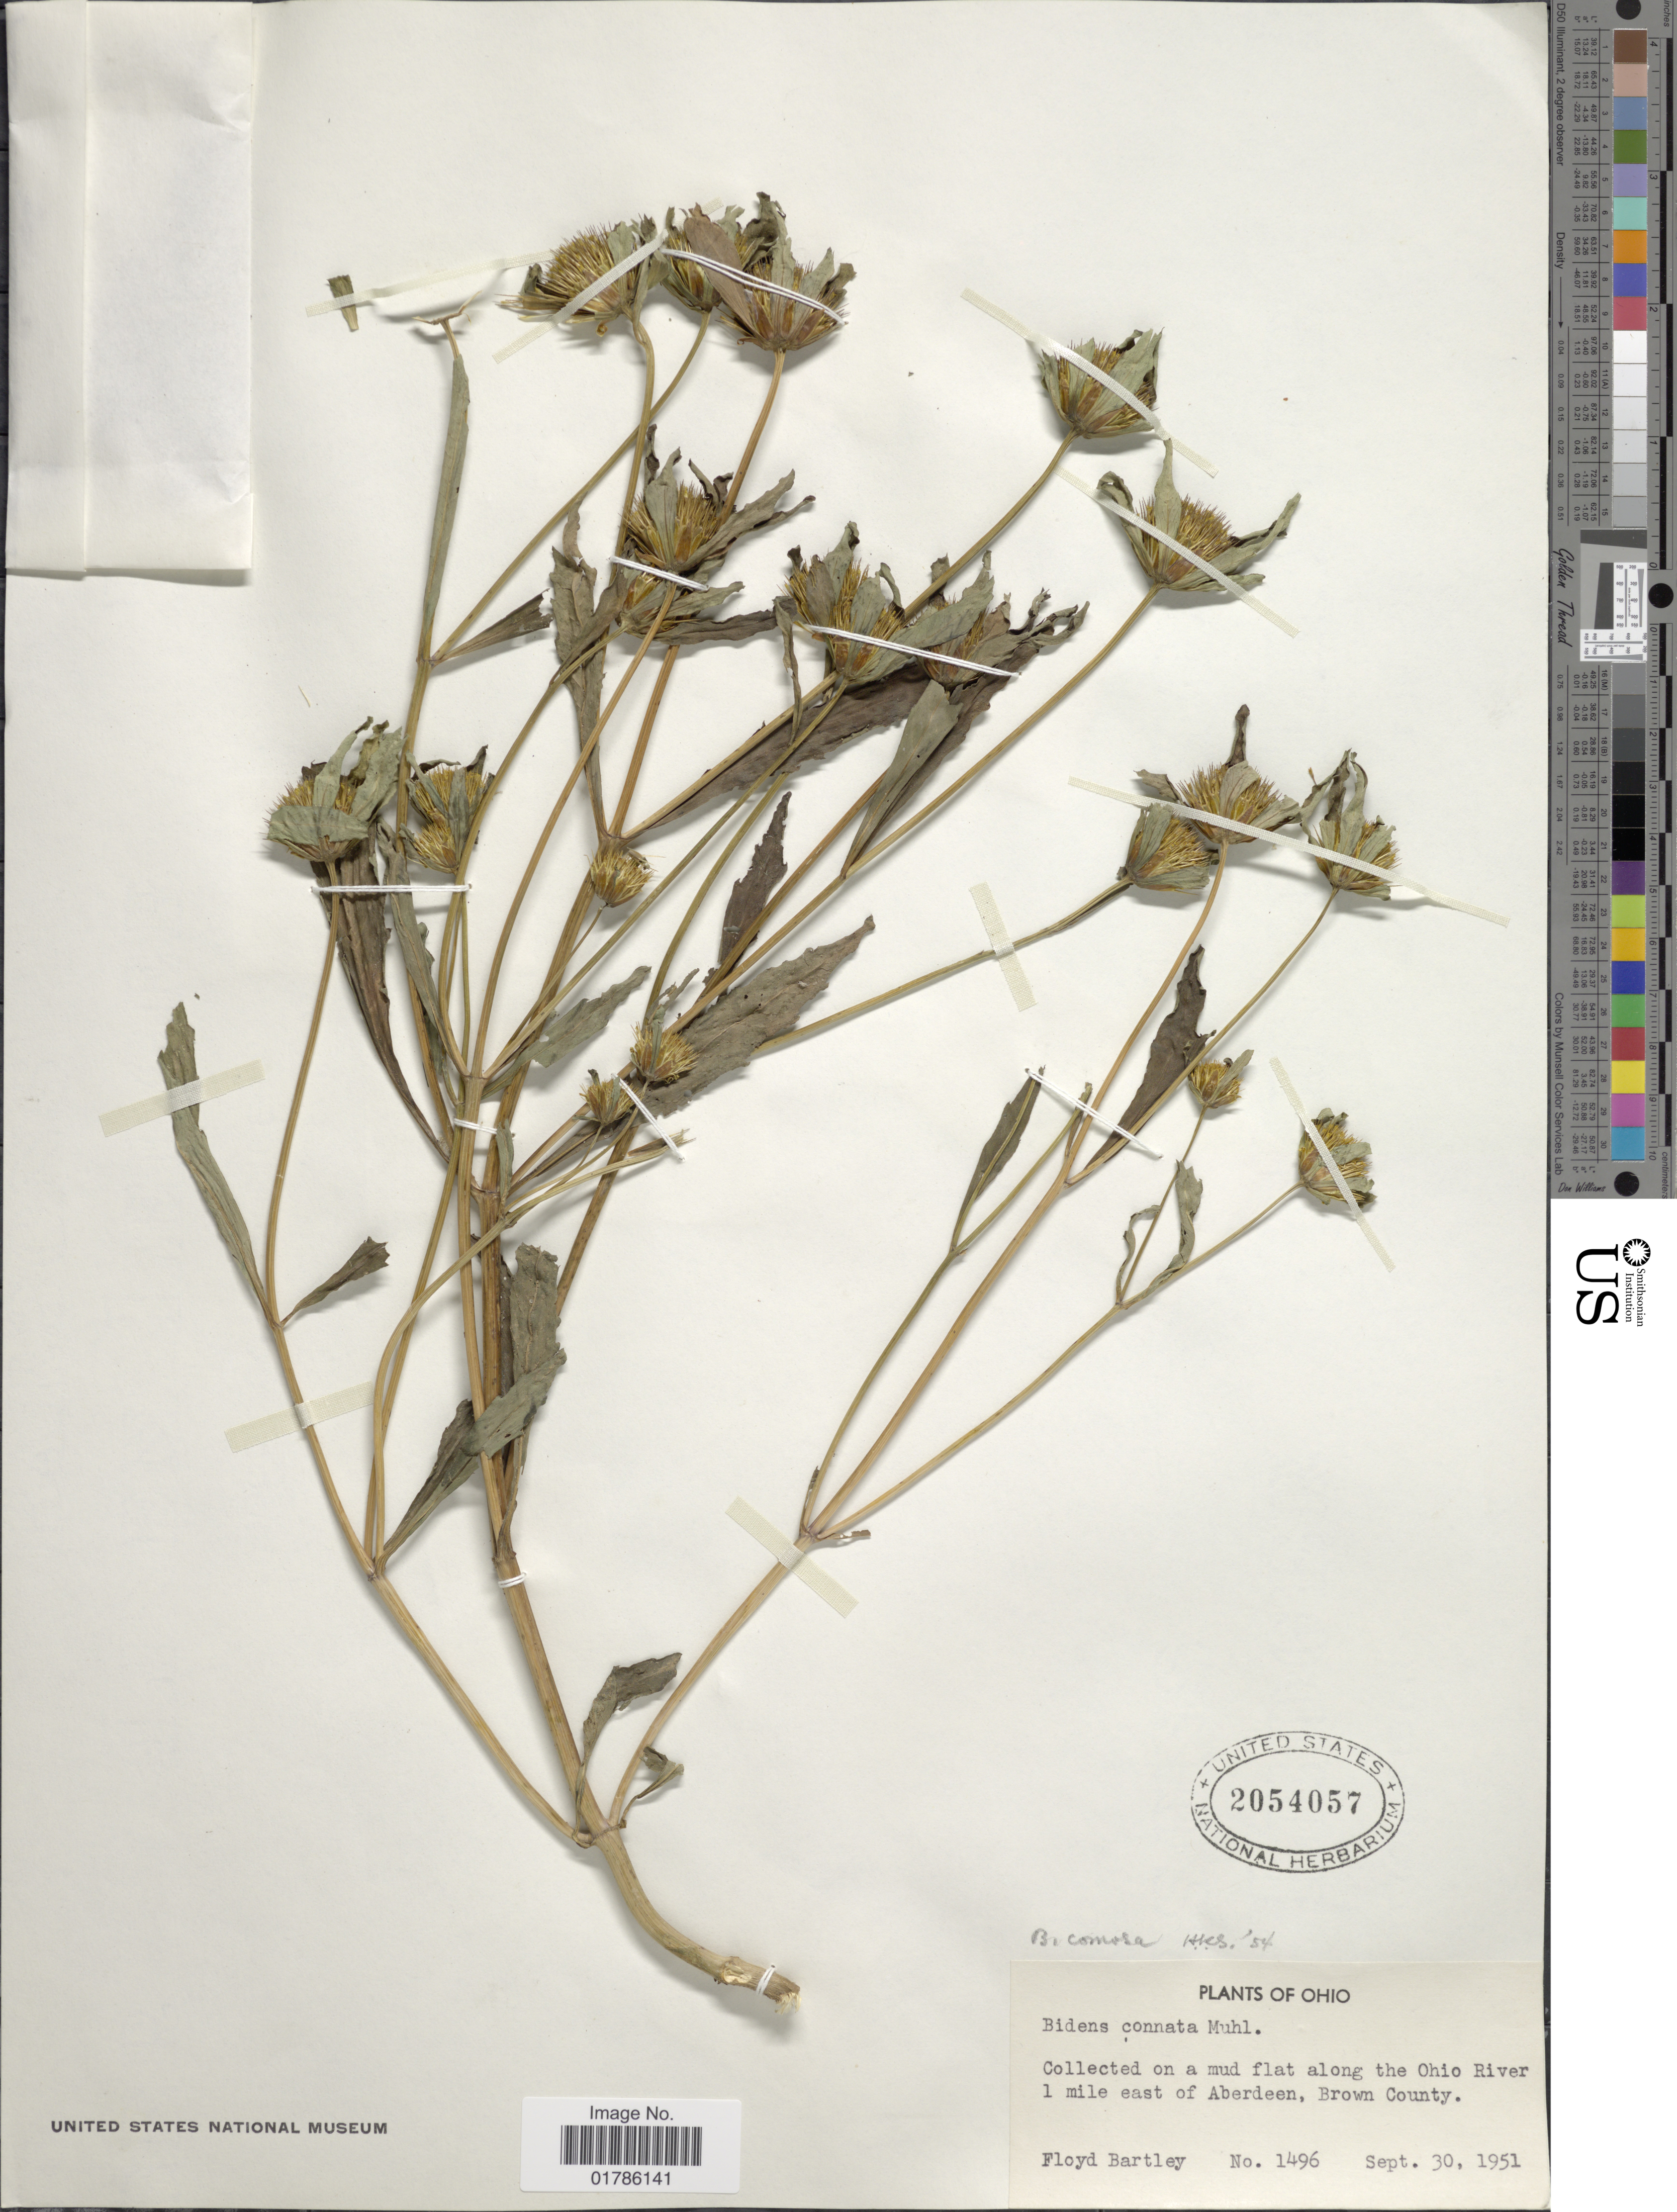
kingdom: Plantae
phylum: Tracheophyta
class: Magnoliopsida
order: Asterales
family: Asteraceae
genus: Bidens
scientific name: Bidens connata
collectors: F. Bartley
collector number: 1496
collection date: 1951-09-30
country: United States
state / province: Ohio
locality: On a mud flat along the Ohio River 1 mile east of Aberdeen, Brown County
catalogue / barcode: US 2054057